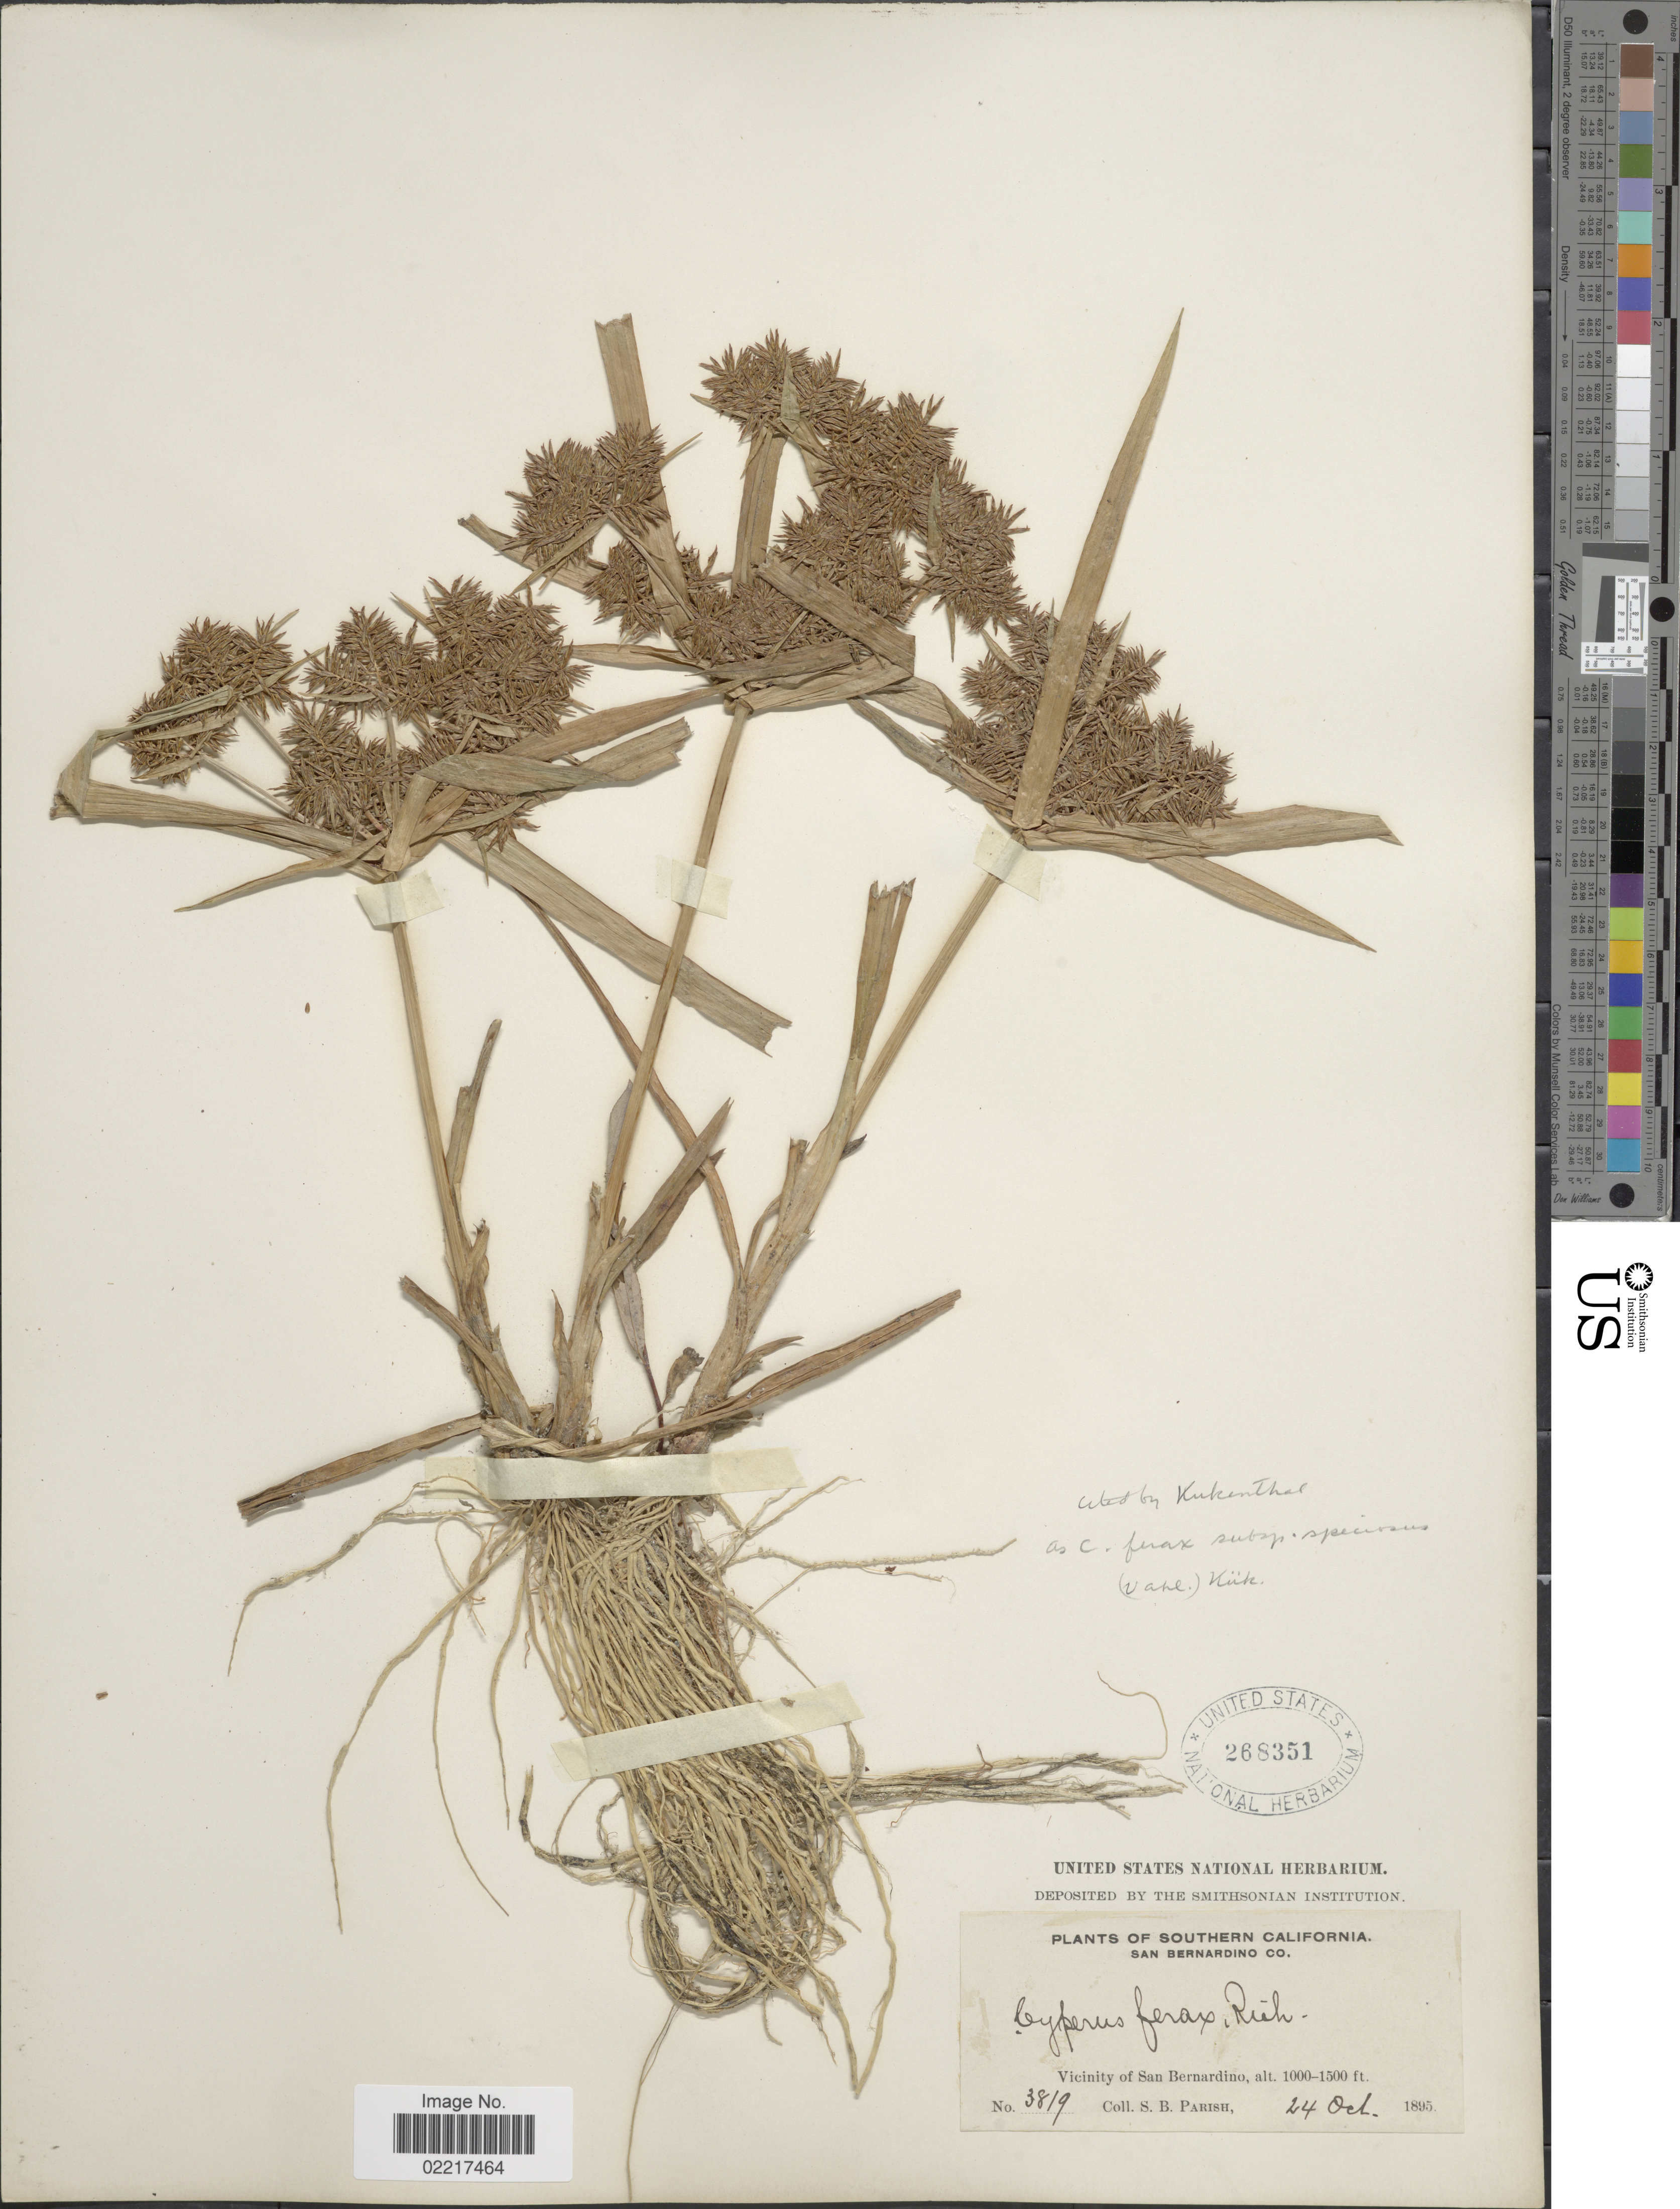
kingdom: Plantae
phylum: Tracheophyta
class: Liliopsida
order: Poales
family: Cyperaceae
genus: Cyperus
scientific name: Cyperus odoratus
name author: L.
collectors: S. B. Parish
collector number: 3819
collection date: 1895-10-24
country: United States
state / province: California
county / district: San Bernardino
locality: Southern California, San Bernardino Co, Vicinity of San Bernardino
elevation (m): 305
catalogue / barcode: US 268351